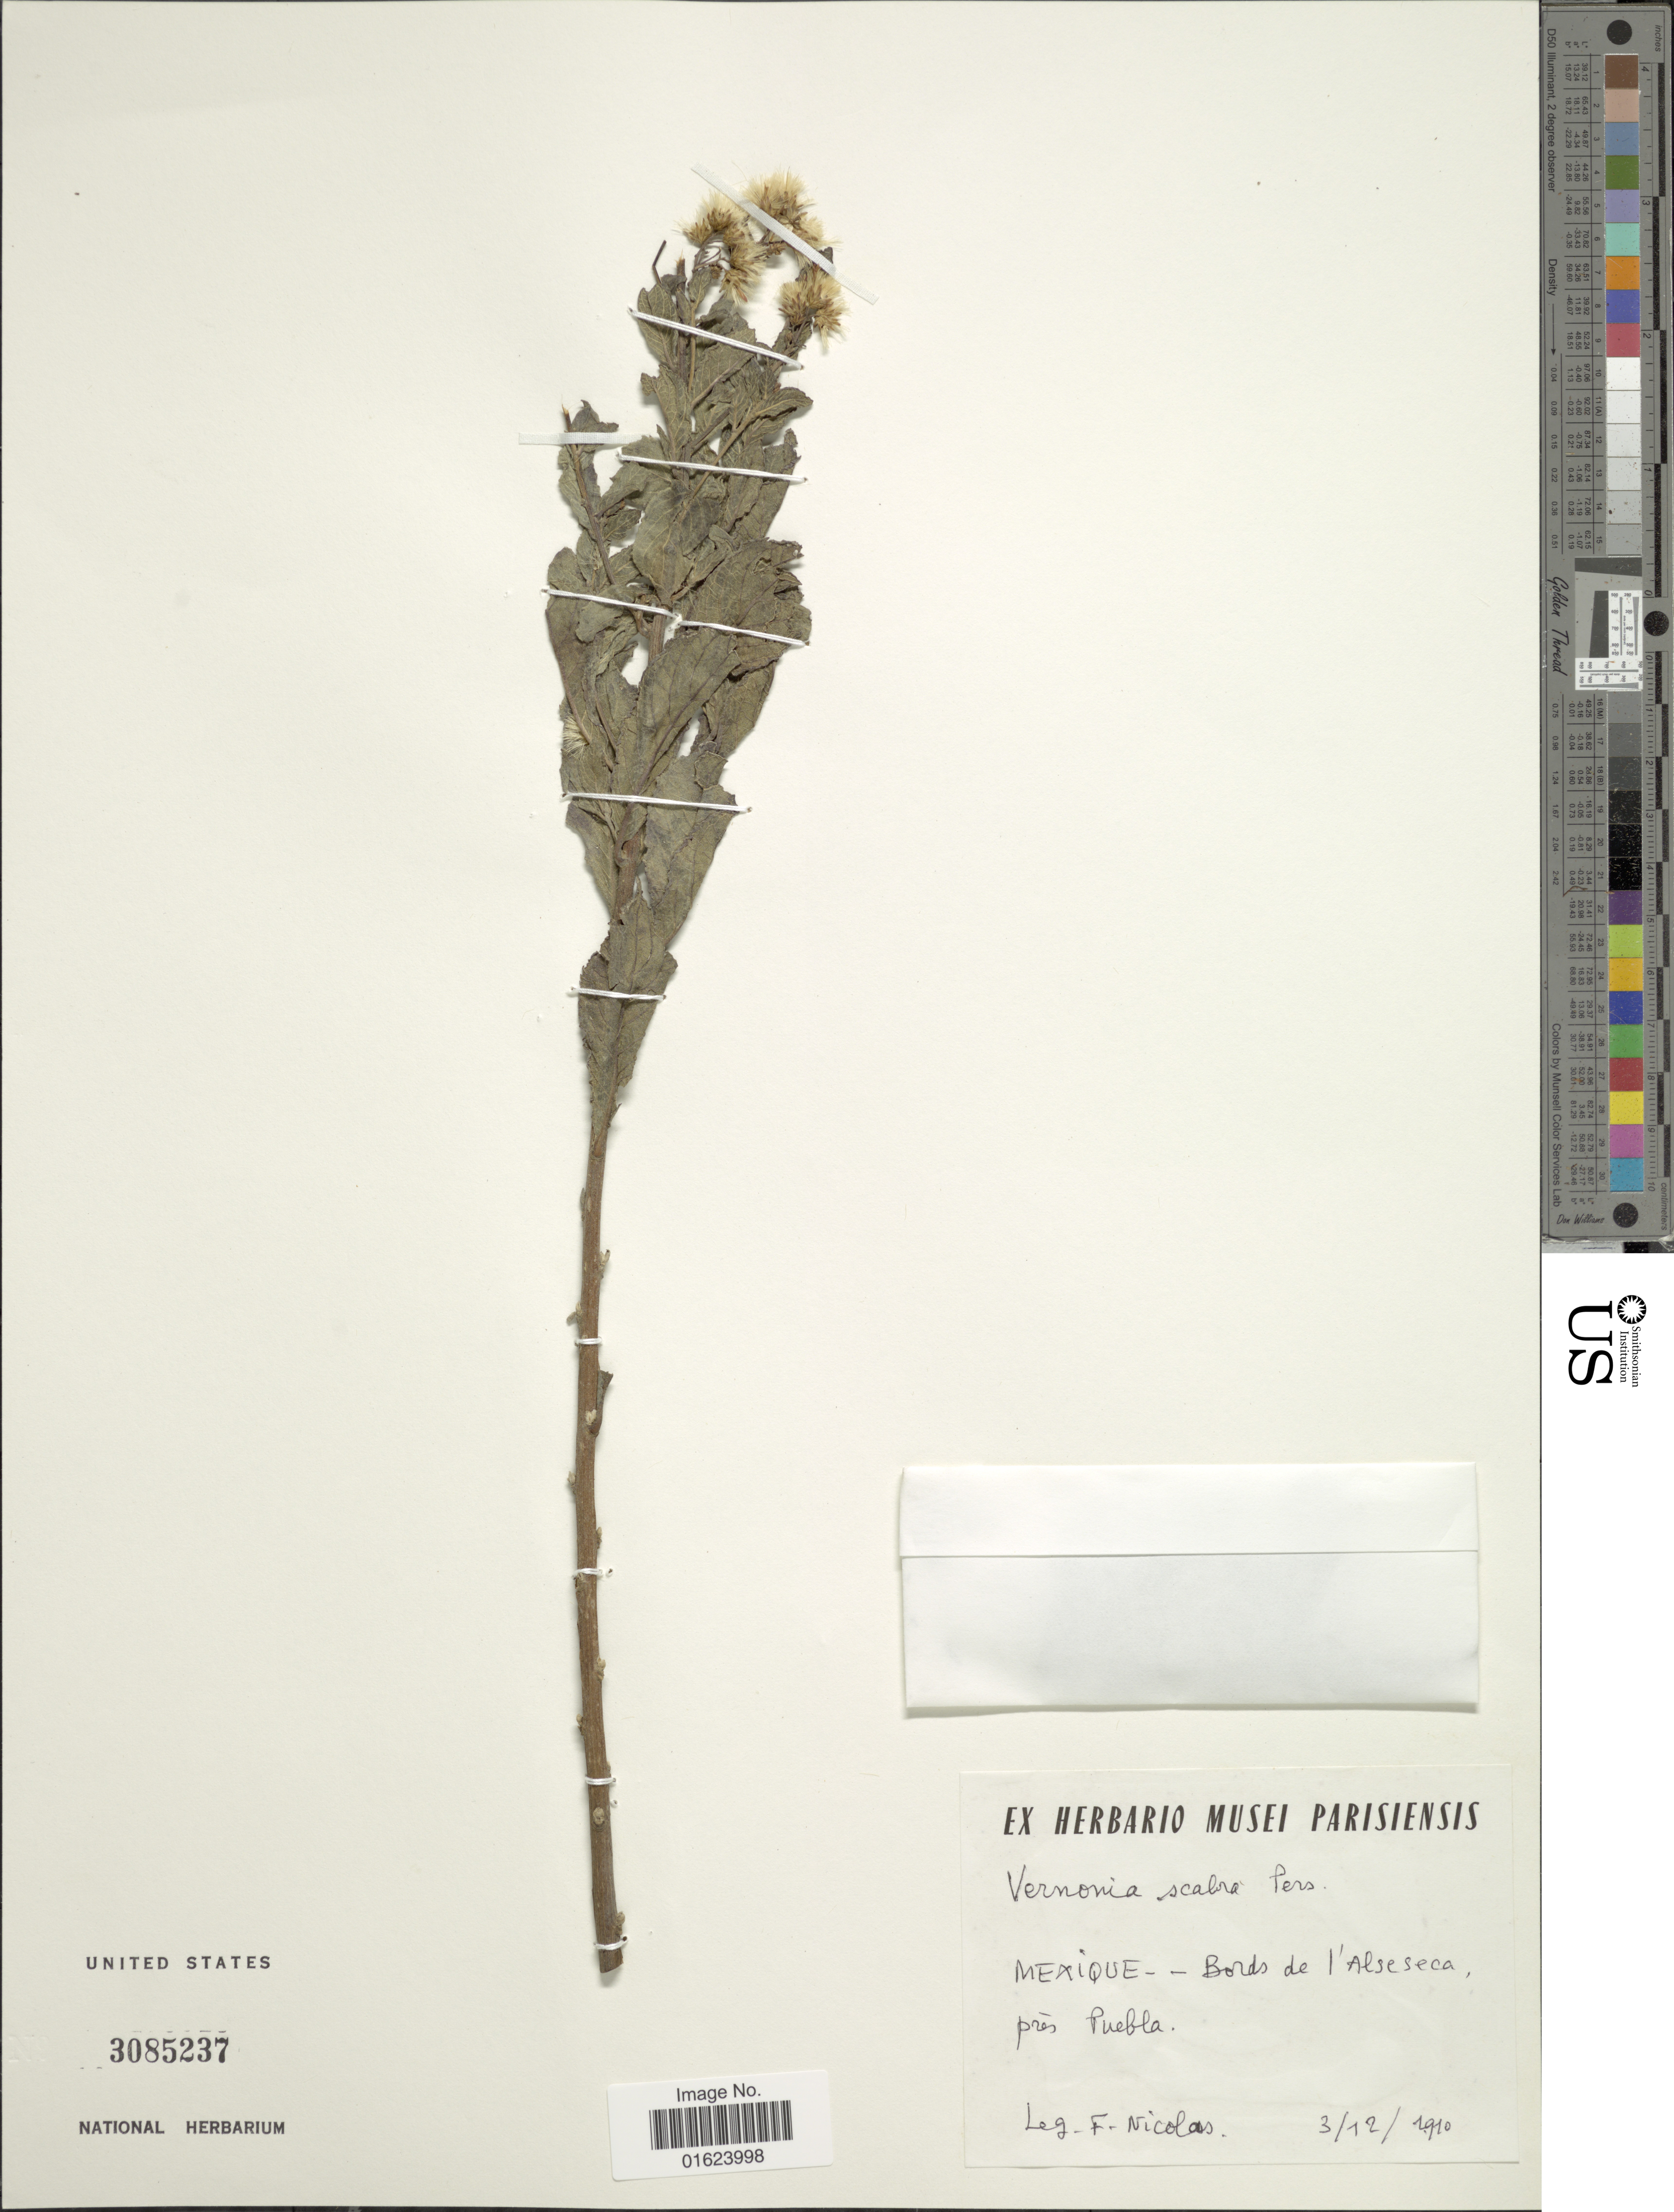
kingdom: Plantae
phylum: Tracheophyta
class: Magnoliopsida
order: Asterales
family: Asteraceae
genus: Vernonanthura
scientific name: Vernonanthura sp.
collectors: F. Nicolas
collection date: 1910-12-03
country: Mexico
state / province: Puebla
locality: Mexique - Bords de l'Alseseca pres Puebla.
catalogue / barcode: US 3085237